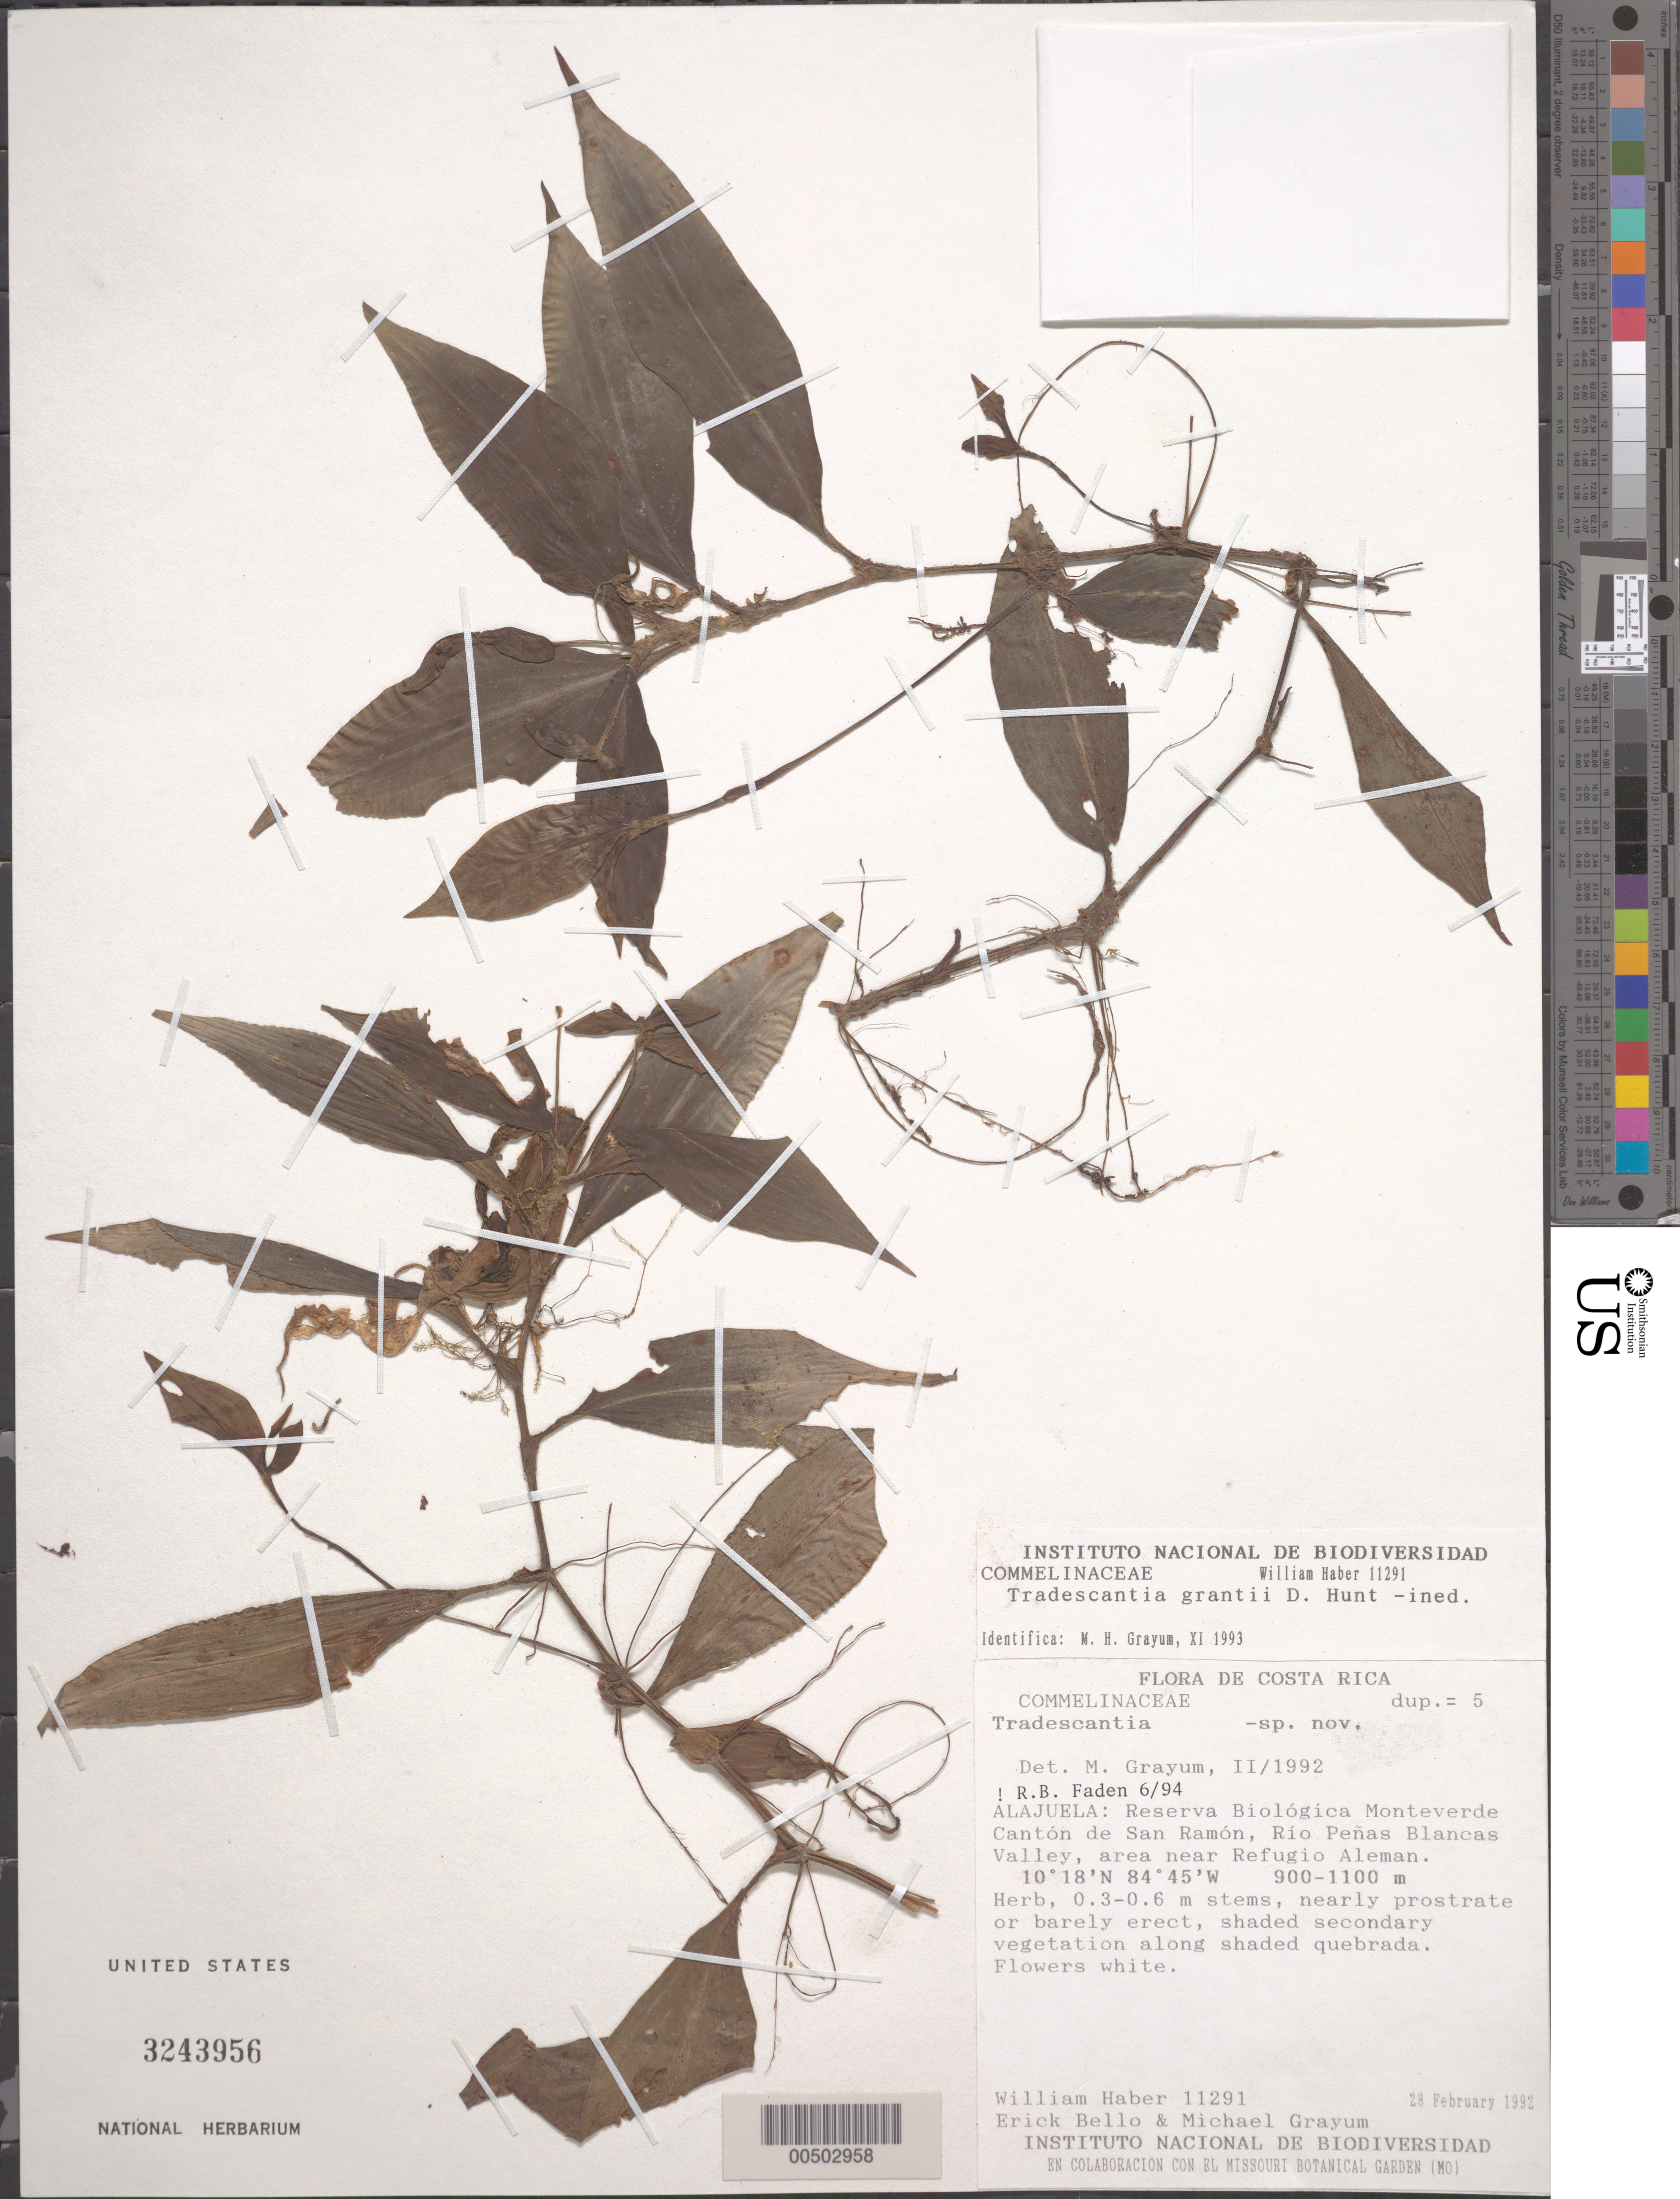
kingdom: Plantae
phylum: Tracheophyta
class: Liliopsida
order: Commelinales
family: Commelinaceae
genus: Tradescantia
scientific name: Tradescantia grantii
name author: Faden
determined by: Faden, Robert B., (US), Smithsonian Institution - National Museum of Natural History (UNITED STATES)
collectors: W. A. Haber, E. Bello & M. H. Grayum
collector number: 11291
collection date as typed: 28 Feb 1992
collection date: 1992-02-28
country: Costa Rica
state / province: Alajuela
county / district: San Ramón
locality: Monteverde canton de san ramon biological reserve,rio penas blancas valley, near refugio aleman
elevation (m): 900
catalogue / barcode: US 3243956